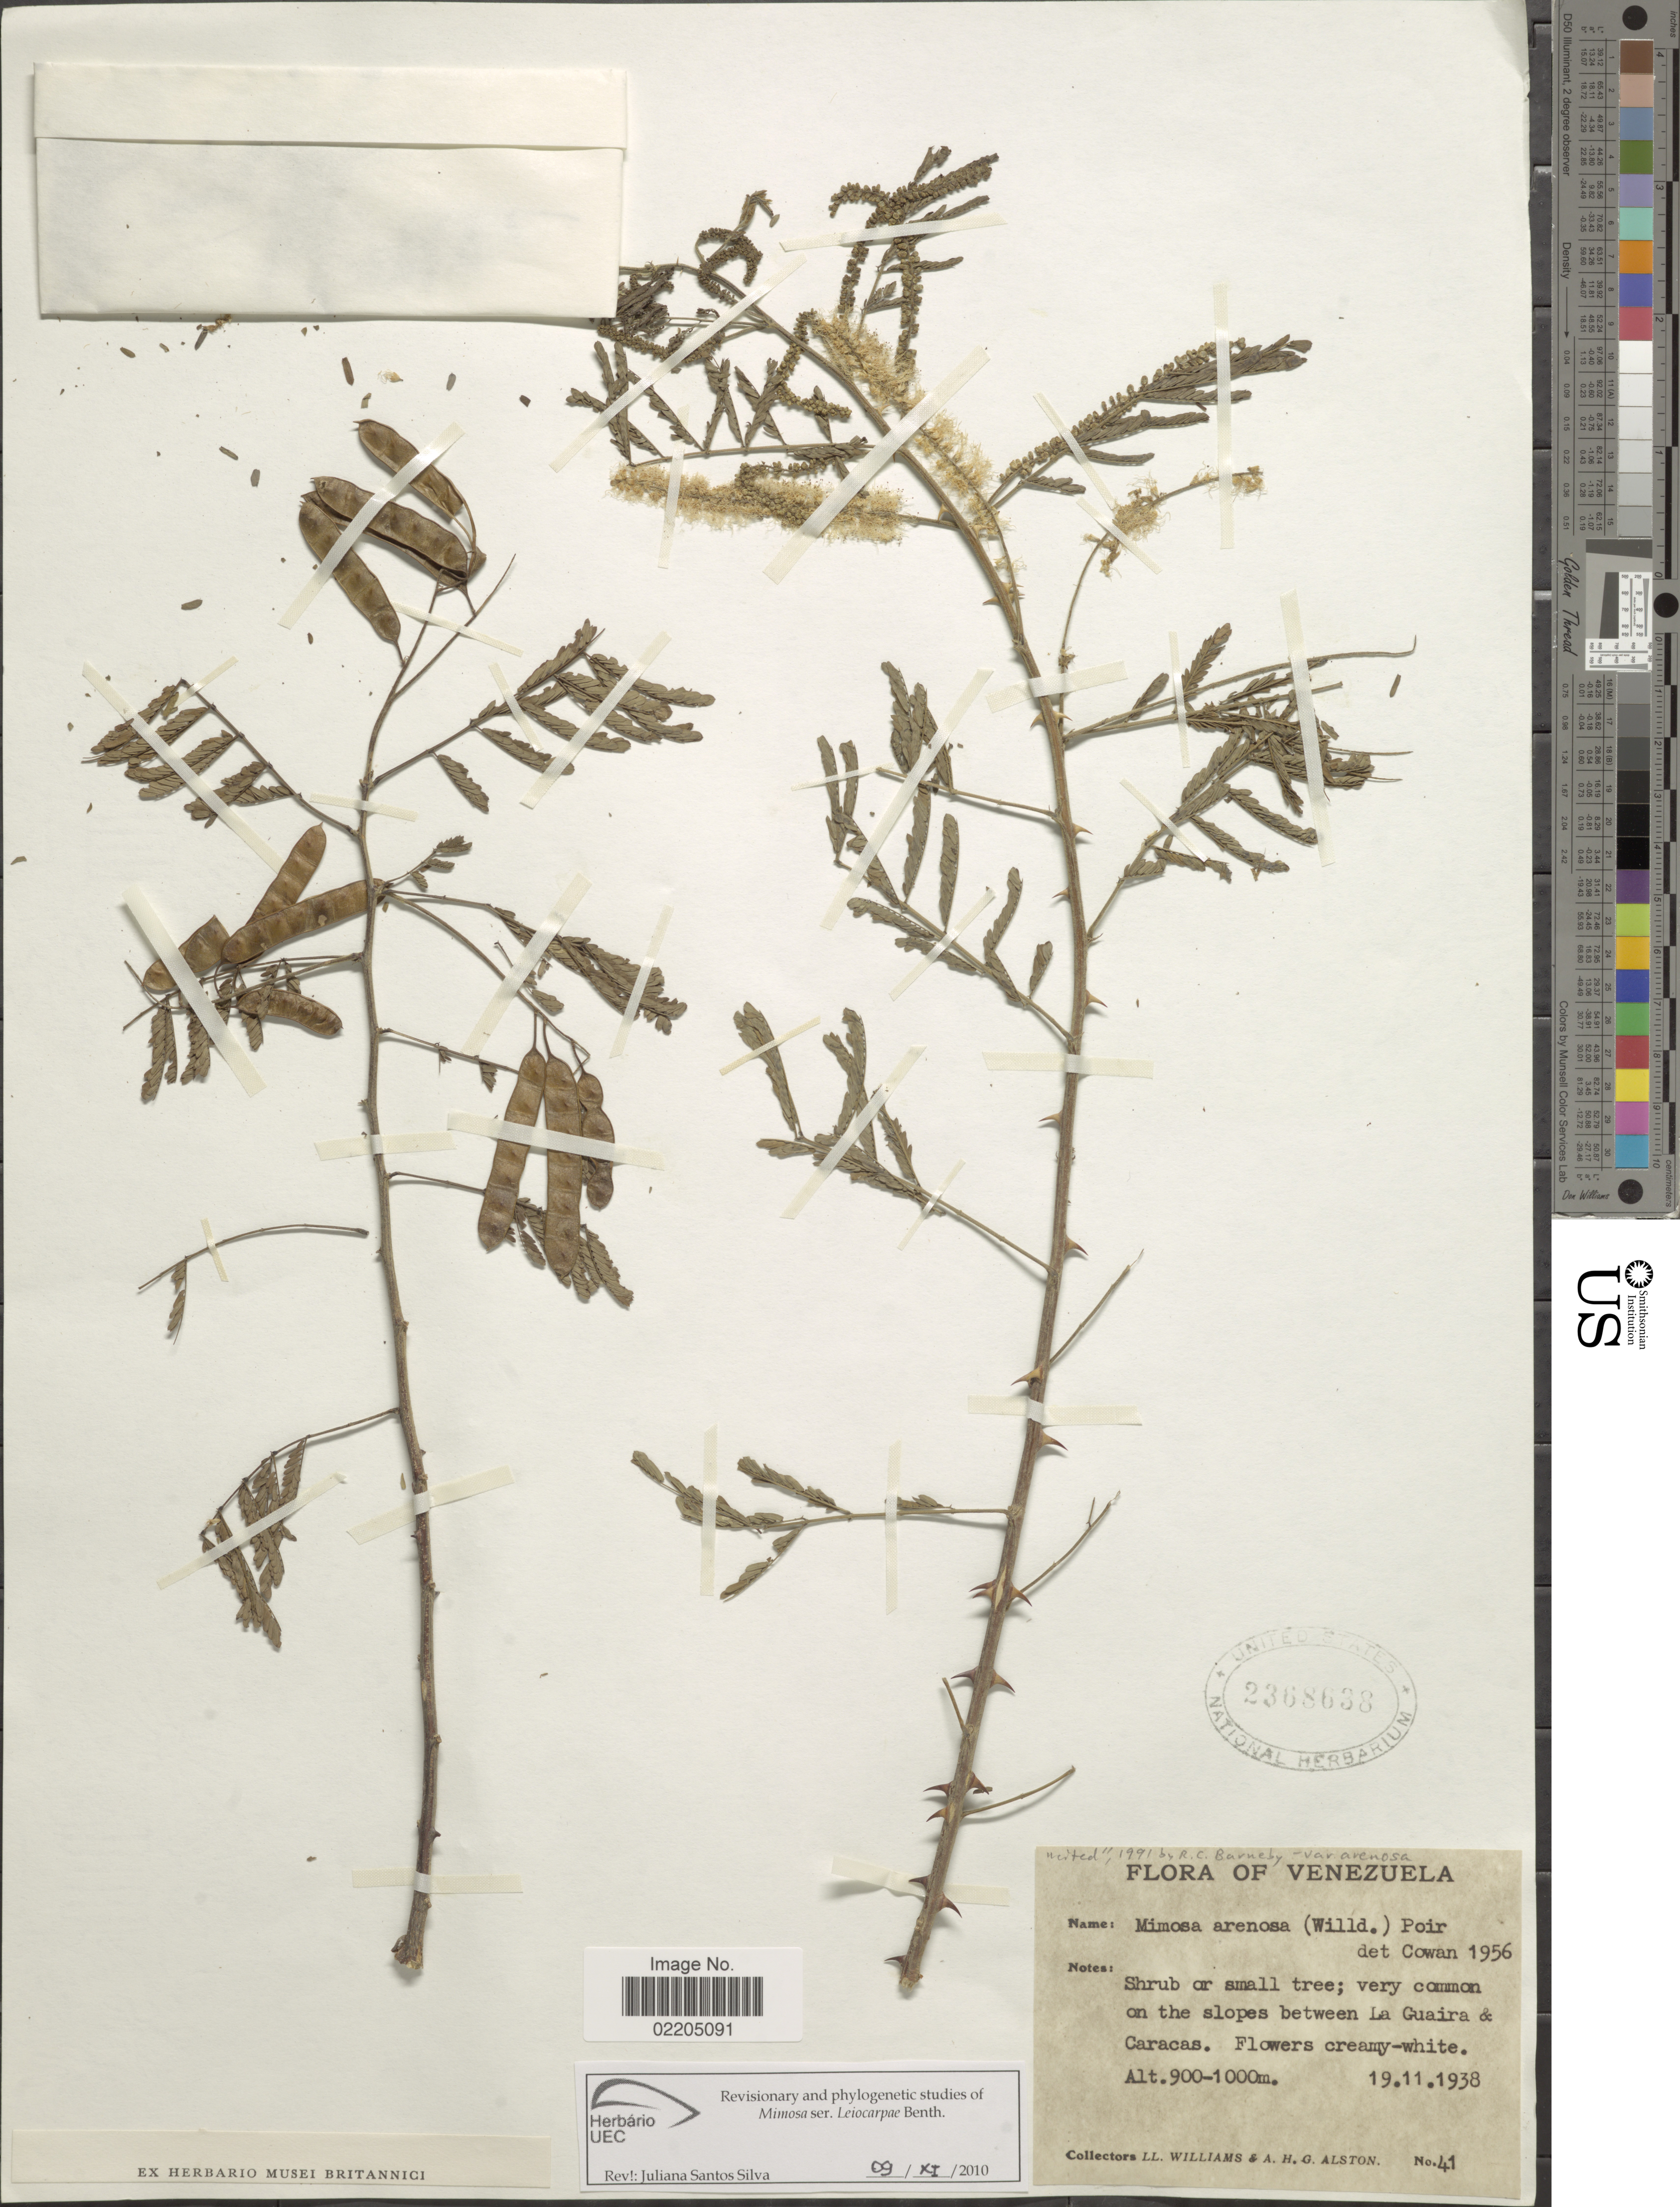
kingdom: Plantae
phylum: Tracheophyta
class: Magnoliopsida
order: Fabales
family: Fabaceae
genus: Mimosa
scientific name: Mimosa arenosa var. arenosa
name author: (Willd.) Poir.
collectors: Ll. Williams & A. H. Alston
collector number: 41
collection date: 1938-11-19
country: Venezuela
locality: Very common on the slopes between La Guaira & Caracas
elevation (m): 900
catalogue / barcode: US 2368638